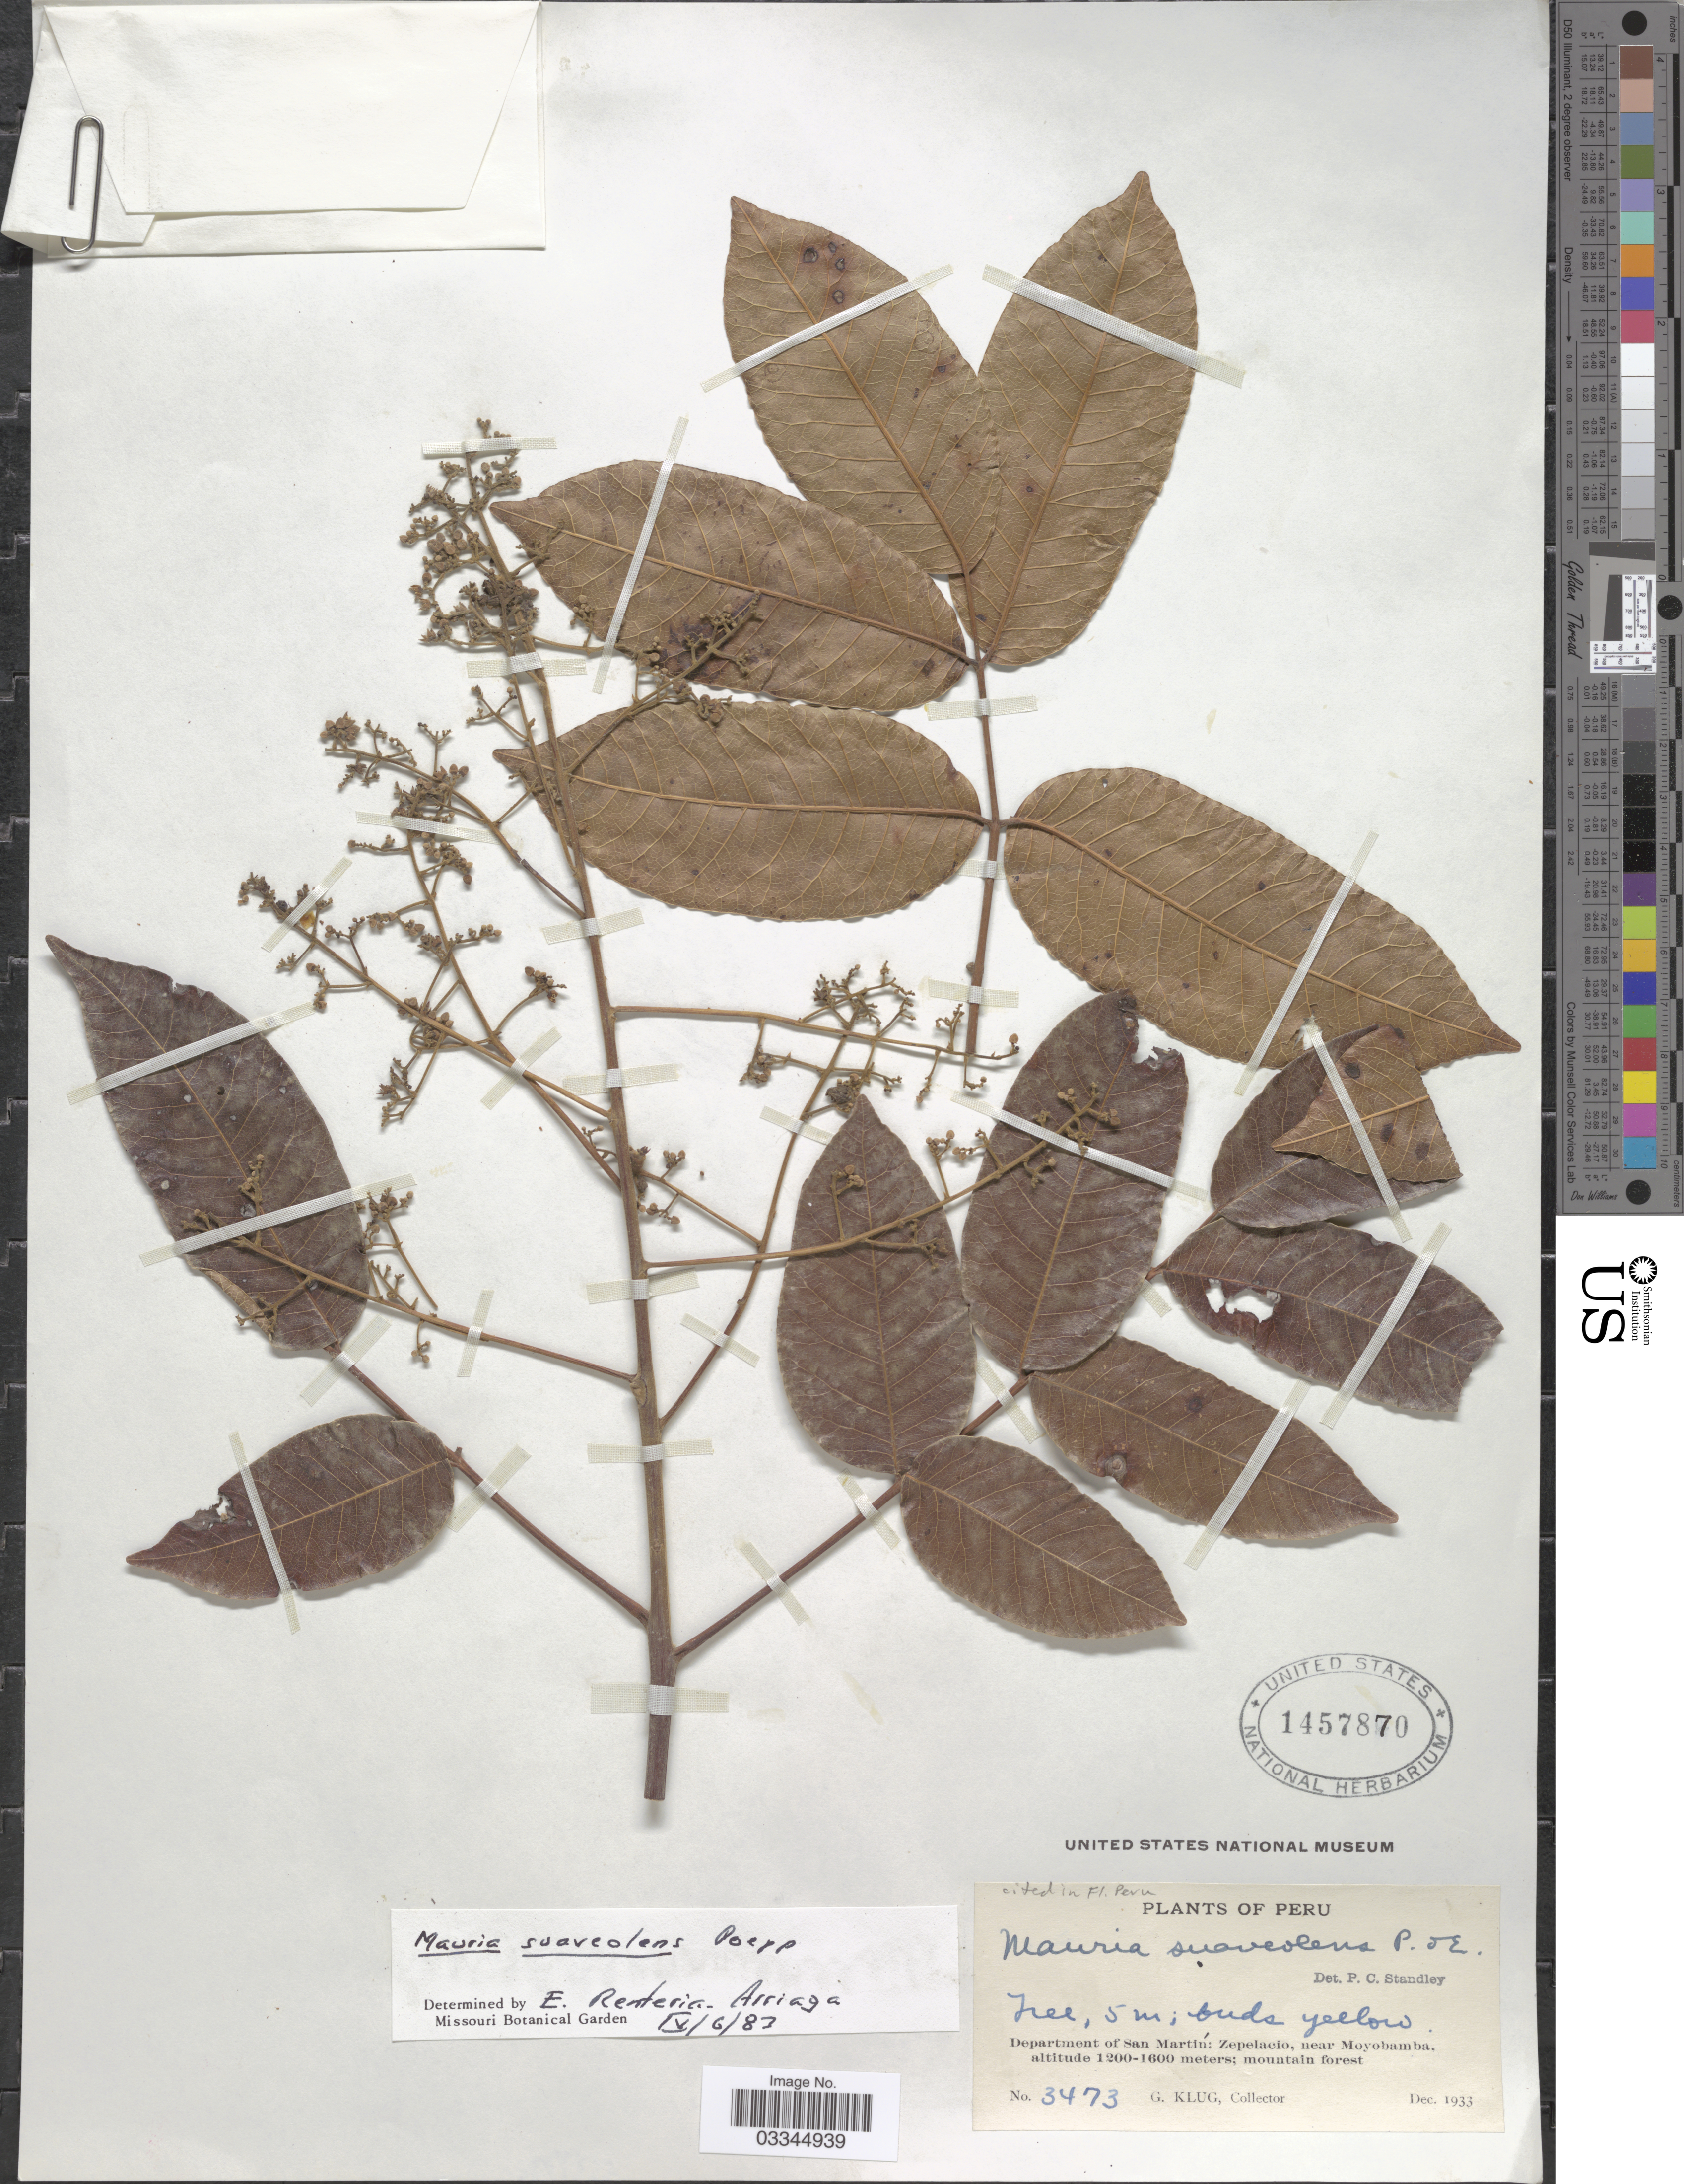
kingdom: Plantae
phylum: Tracheophyta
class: Magnoliopsida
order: Sapindales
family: Anacardiaceae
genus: Mauria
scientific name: Mauria suaveolens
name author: Poepp.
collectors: G. Klug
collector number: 3473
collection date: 1933-12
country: Peru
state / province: San Martín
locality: Department of San Martín: Zepelacio, near Moyobamba.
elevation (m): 1200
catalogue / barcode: US 1457870